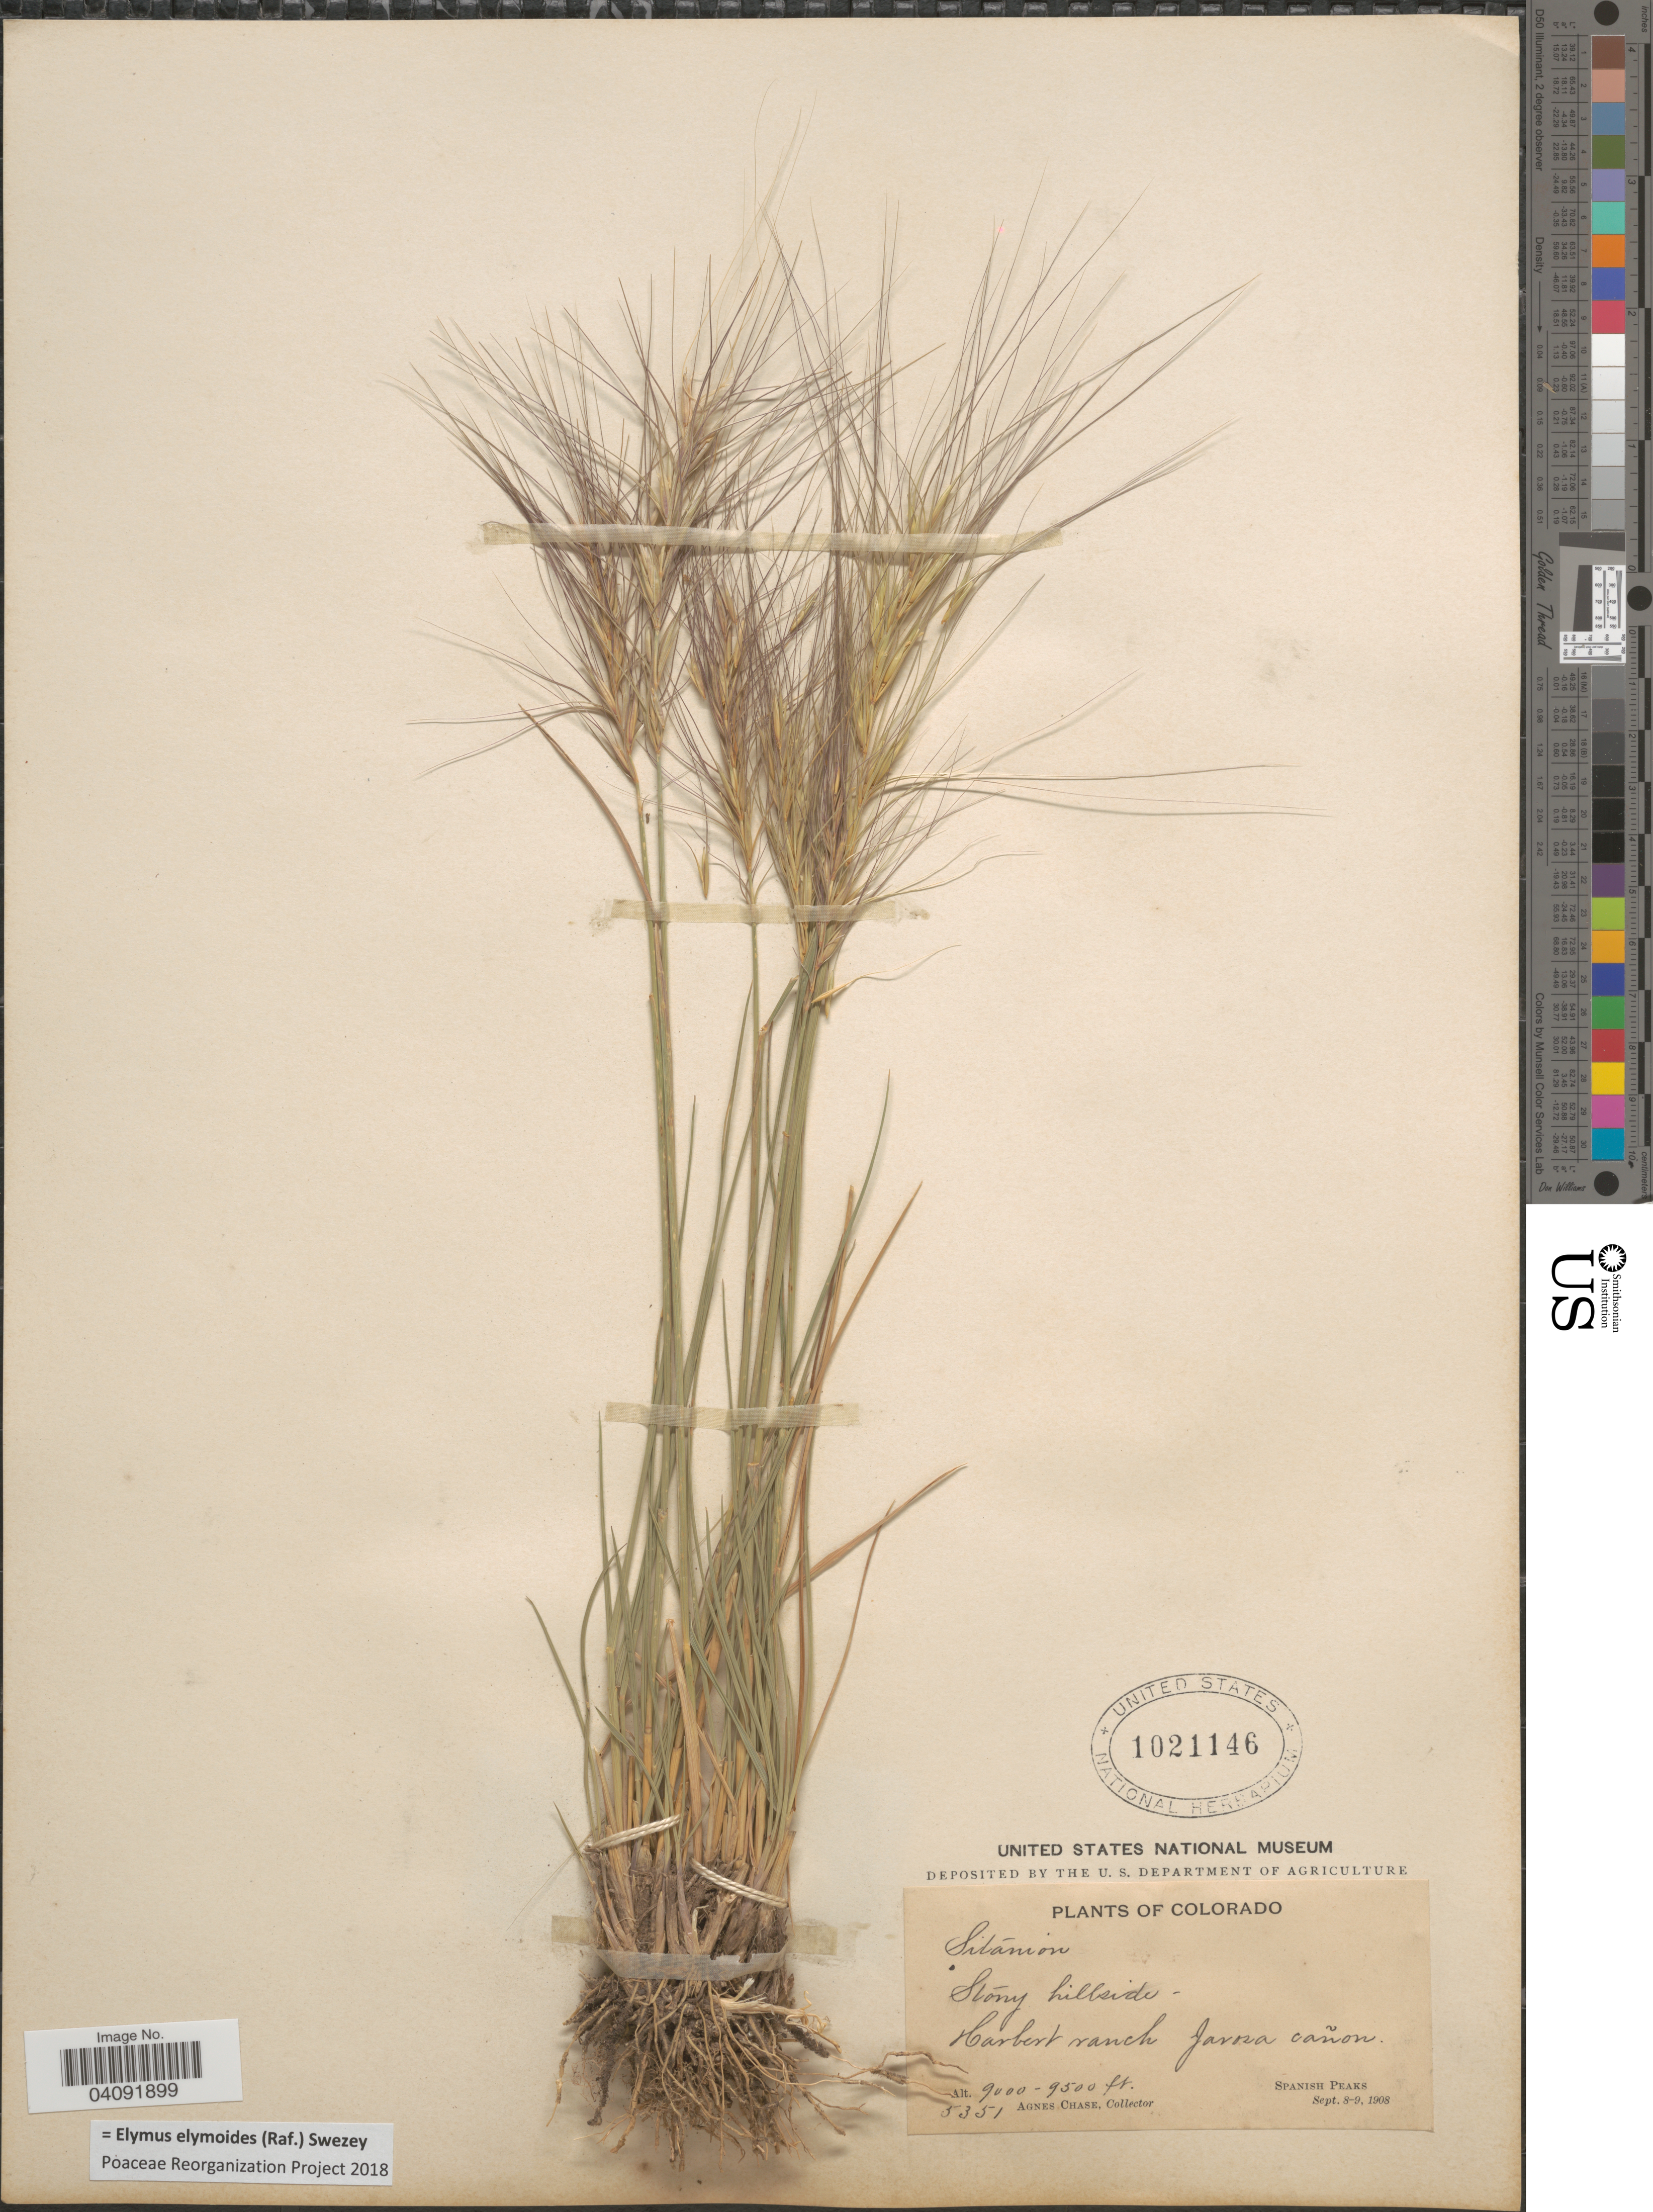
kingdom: Plantae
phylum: Tracheophyta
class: Liliopsida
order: Poales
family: Poaceae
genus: Elymus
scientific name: Elymus elymoides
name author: (Raf.) Swezey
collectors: A. Chase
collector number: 5351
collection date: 1908-09-08/1908-09-09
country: United States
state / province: Colorado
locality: Stony hillside - Harbert ranch Jarosa cañon. Spanish Peaks.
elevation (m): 2743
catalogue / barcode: US 1021146